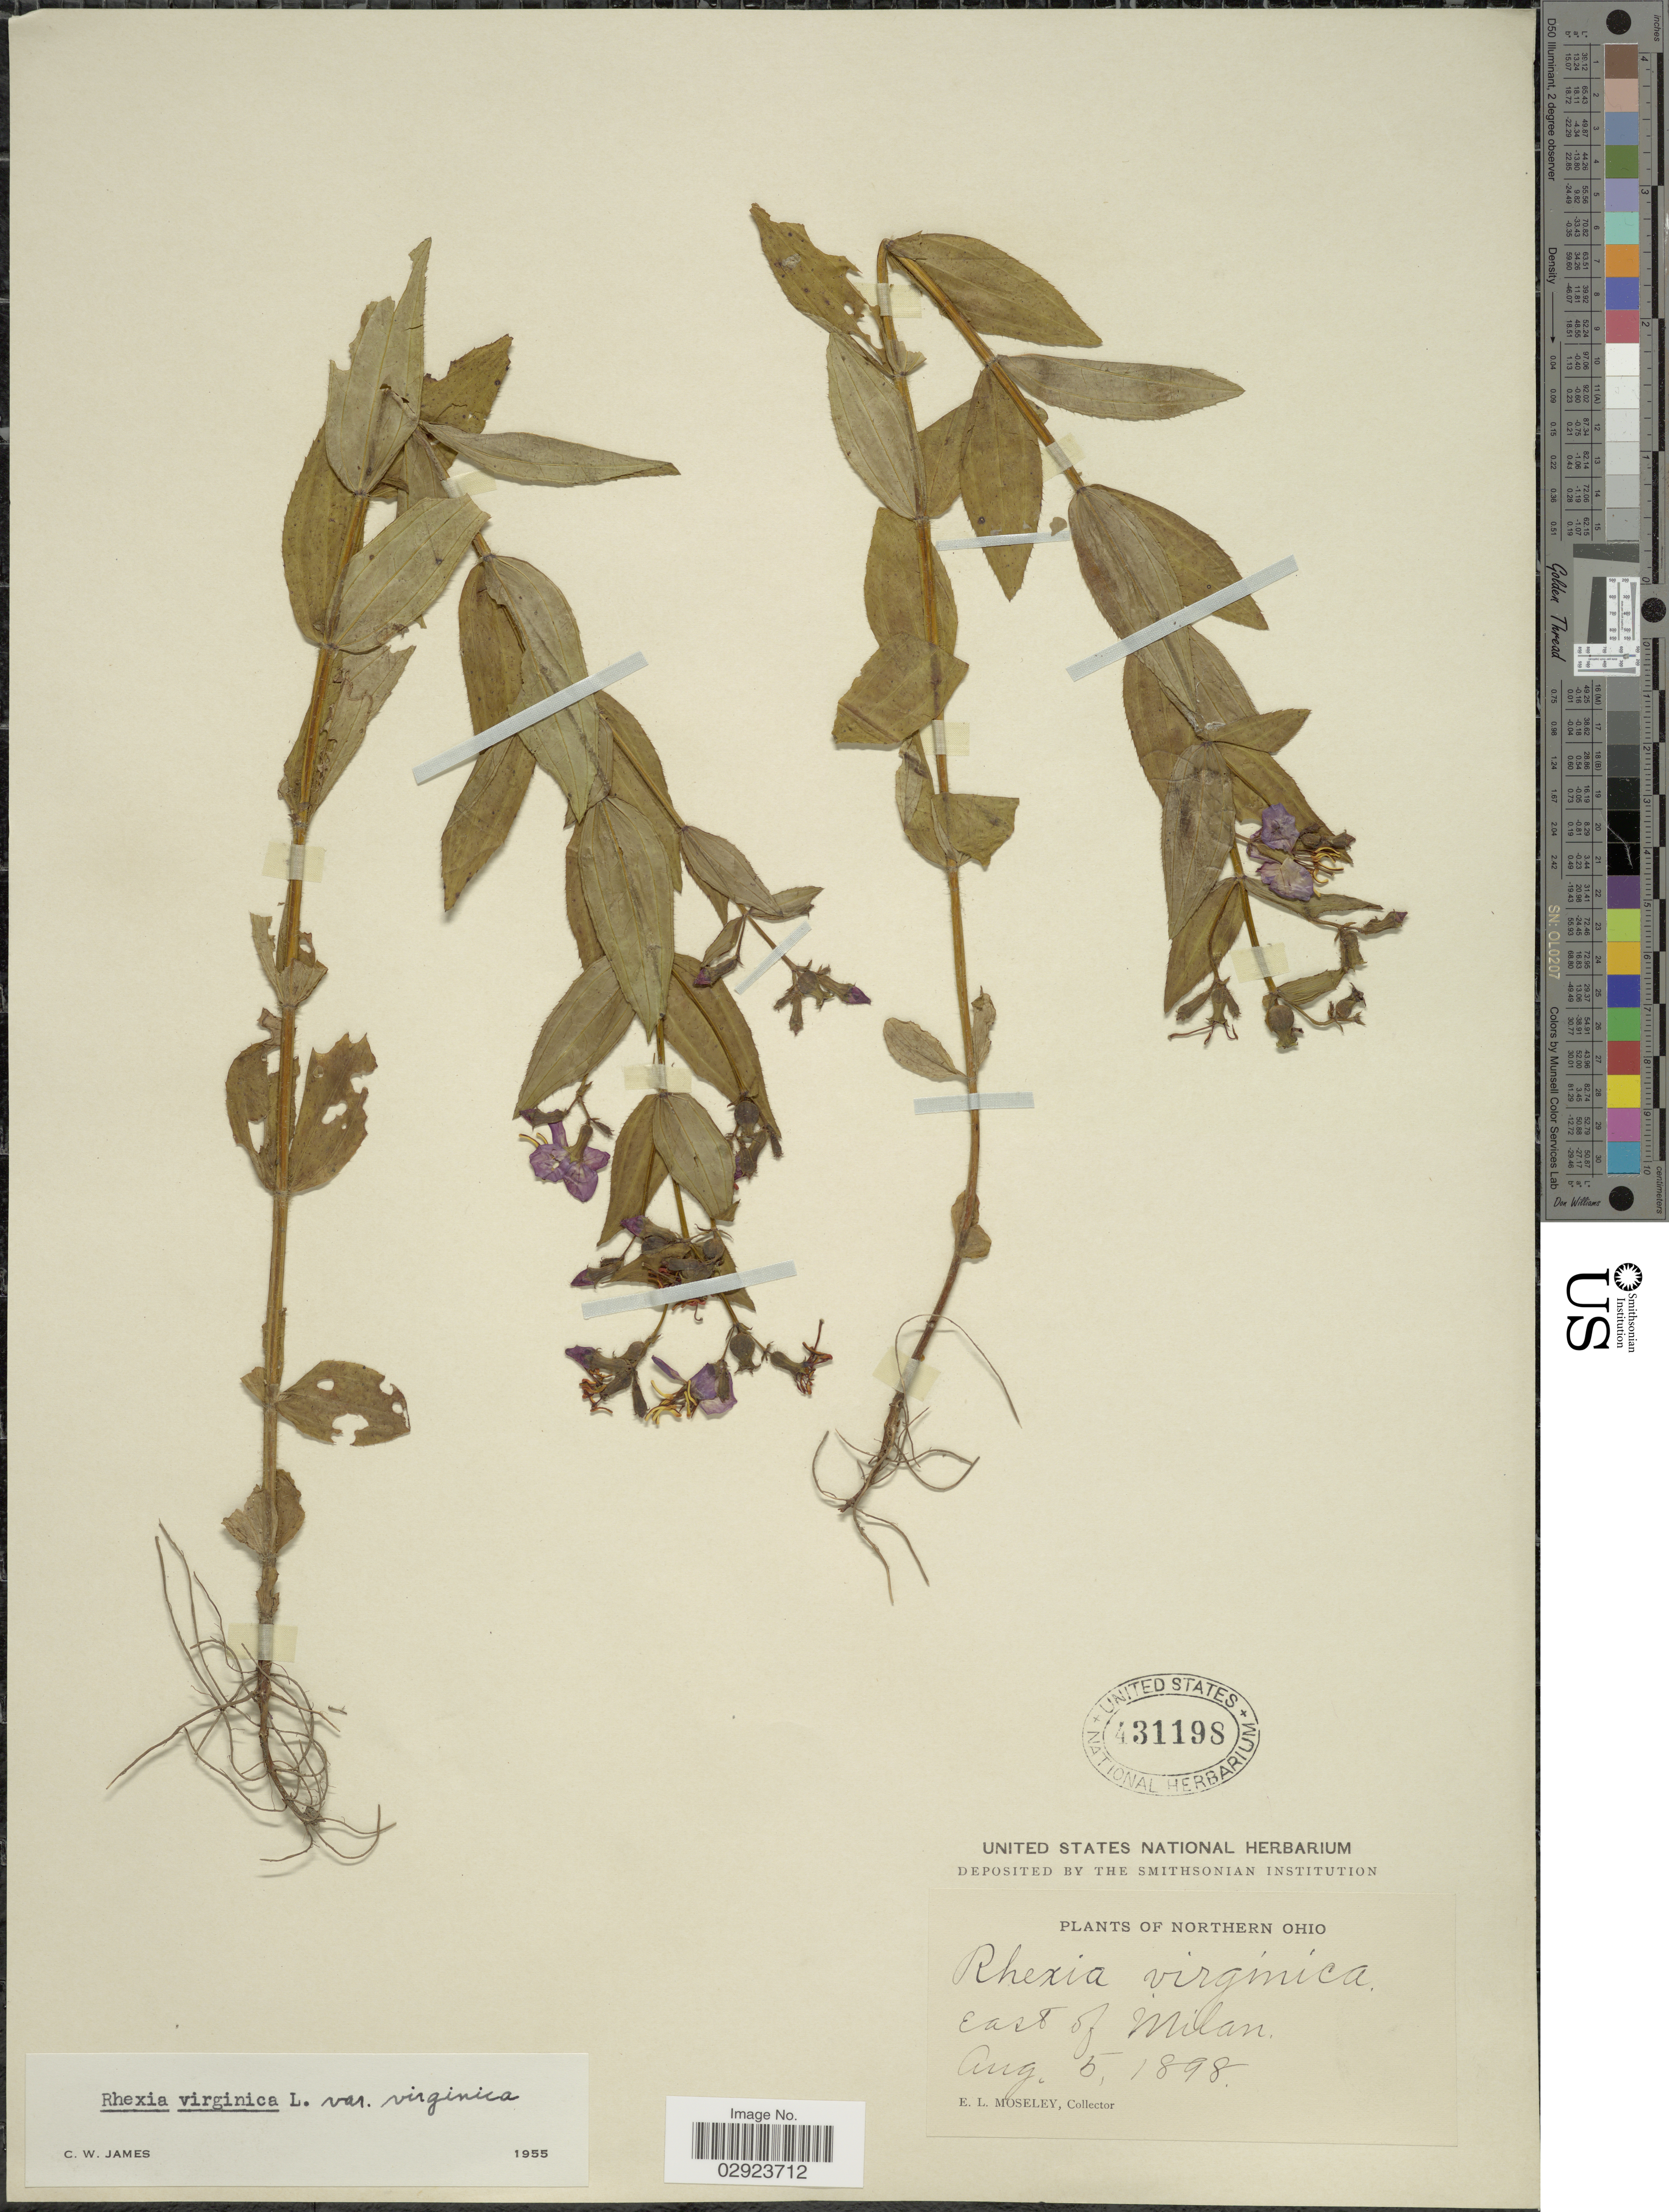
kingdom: Plantae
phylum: Tracheophyta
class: Magnoliopsida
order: Myrtales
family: Melastomataceae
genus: Rhexia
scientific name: Rhexia virginica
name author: L.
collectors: E. Moseley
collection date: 1898-08-05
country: United States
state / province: Ohio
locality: Northern Ohio. East of Milan.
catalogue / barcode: US 431198